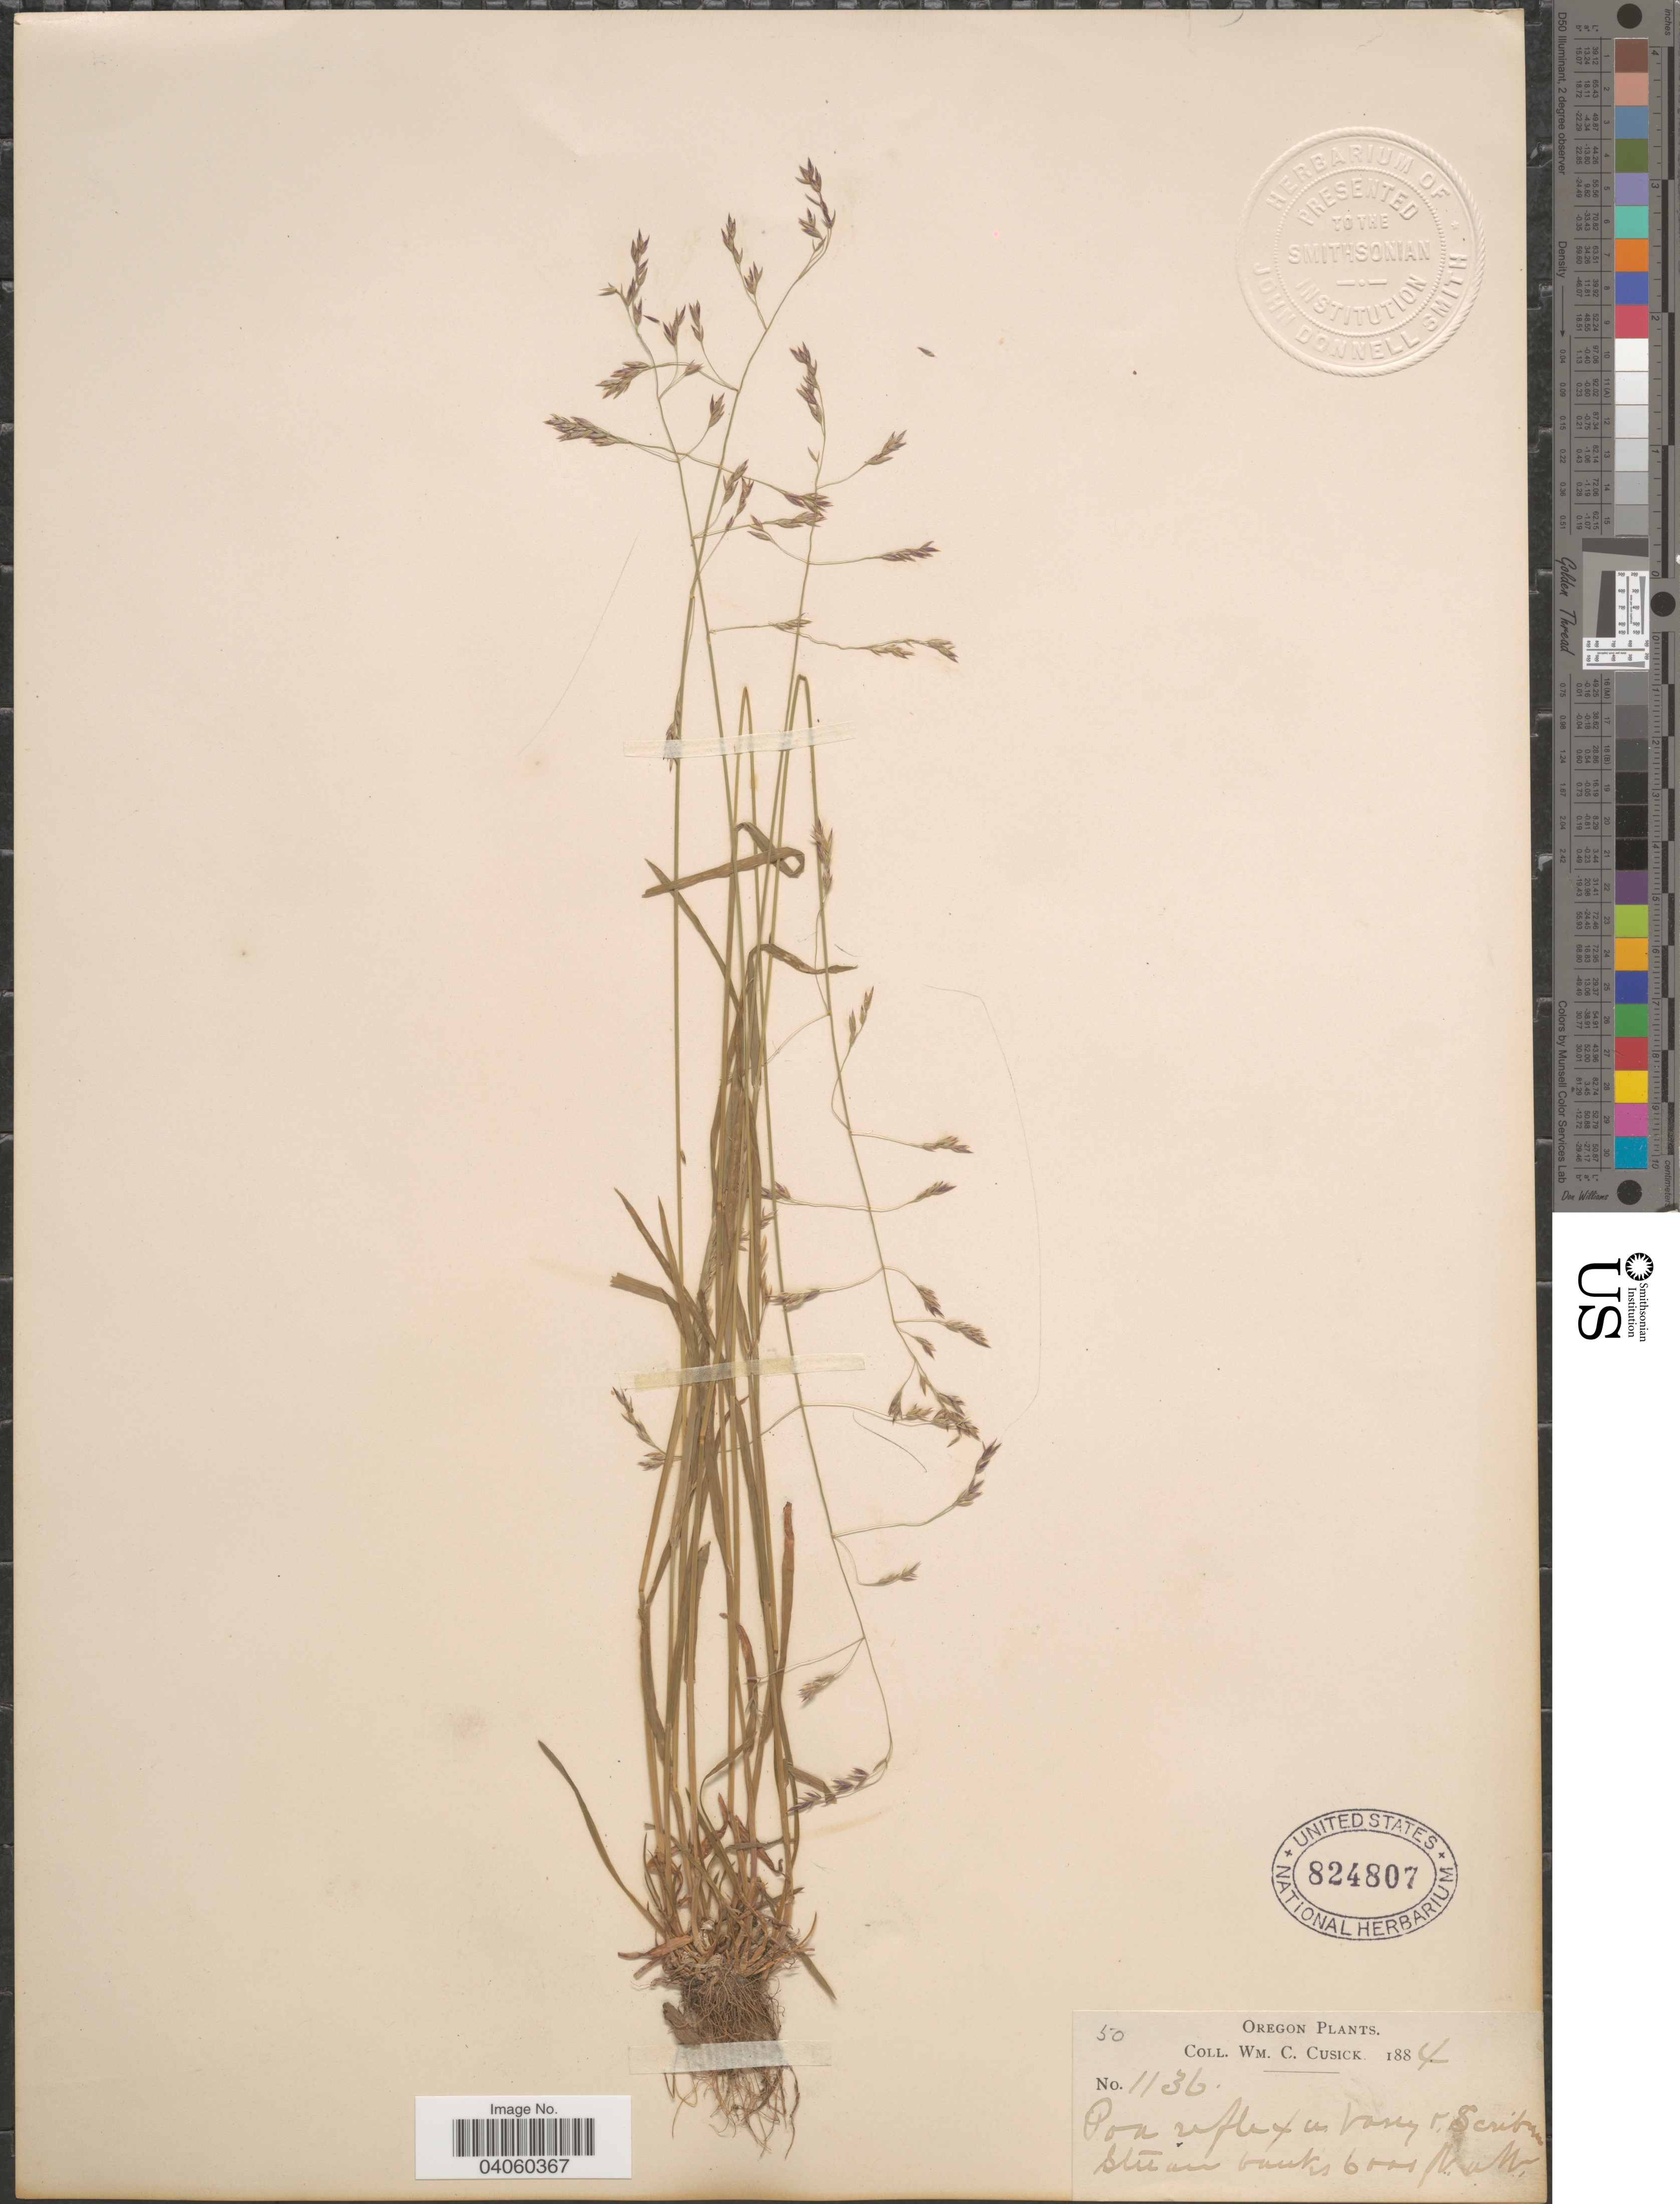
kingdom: Plantae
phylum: Tracheophyta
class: Liliopsida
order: Poales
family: Poaceae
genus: Poa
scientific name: Poa leptocoma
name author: Trin.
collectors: W. C. Cusick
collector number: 1136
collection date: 1884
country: United States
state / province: Oregon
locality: Stream banks.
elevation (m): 1829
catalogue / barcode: US 824807